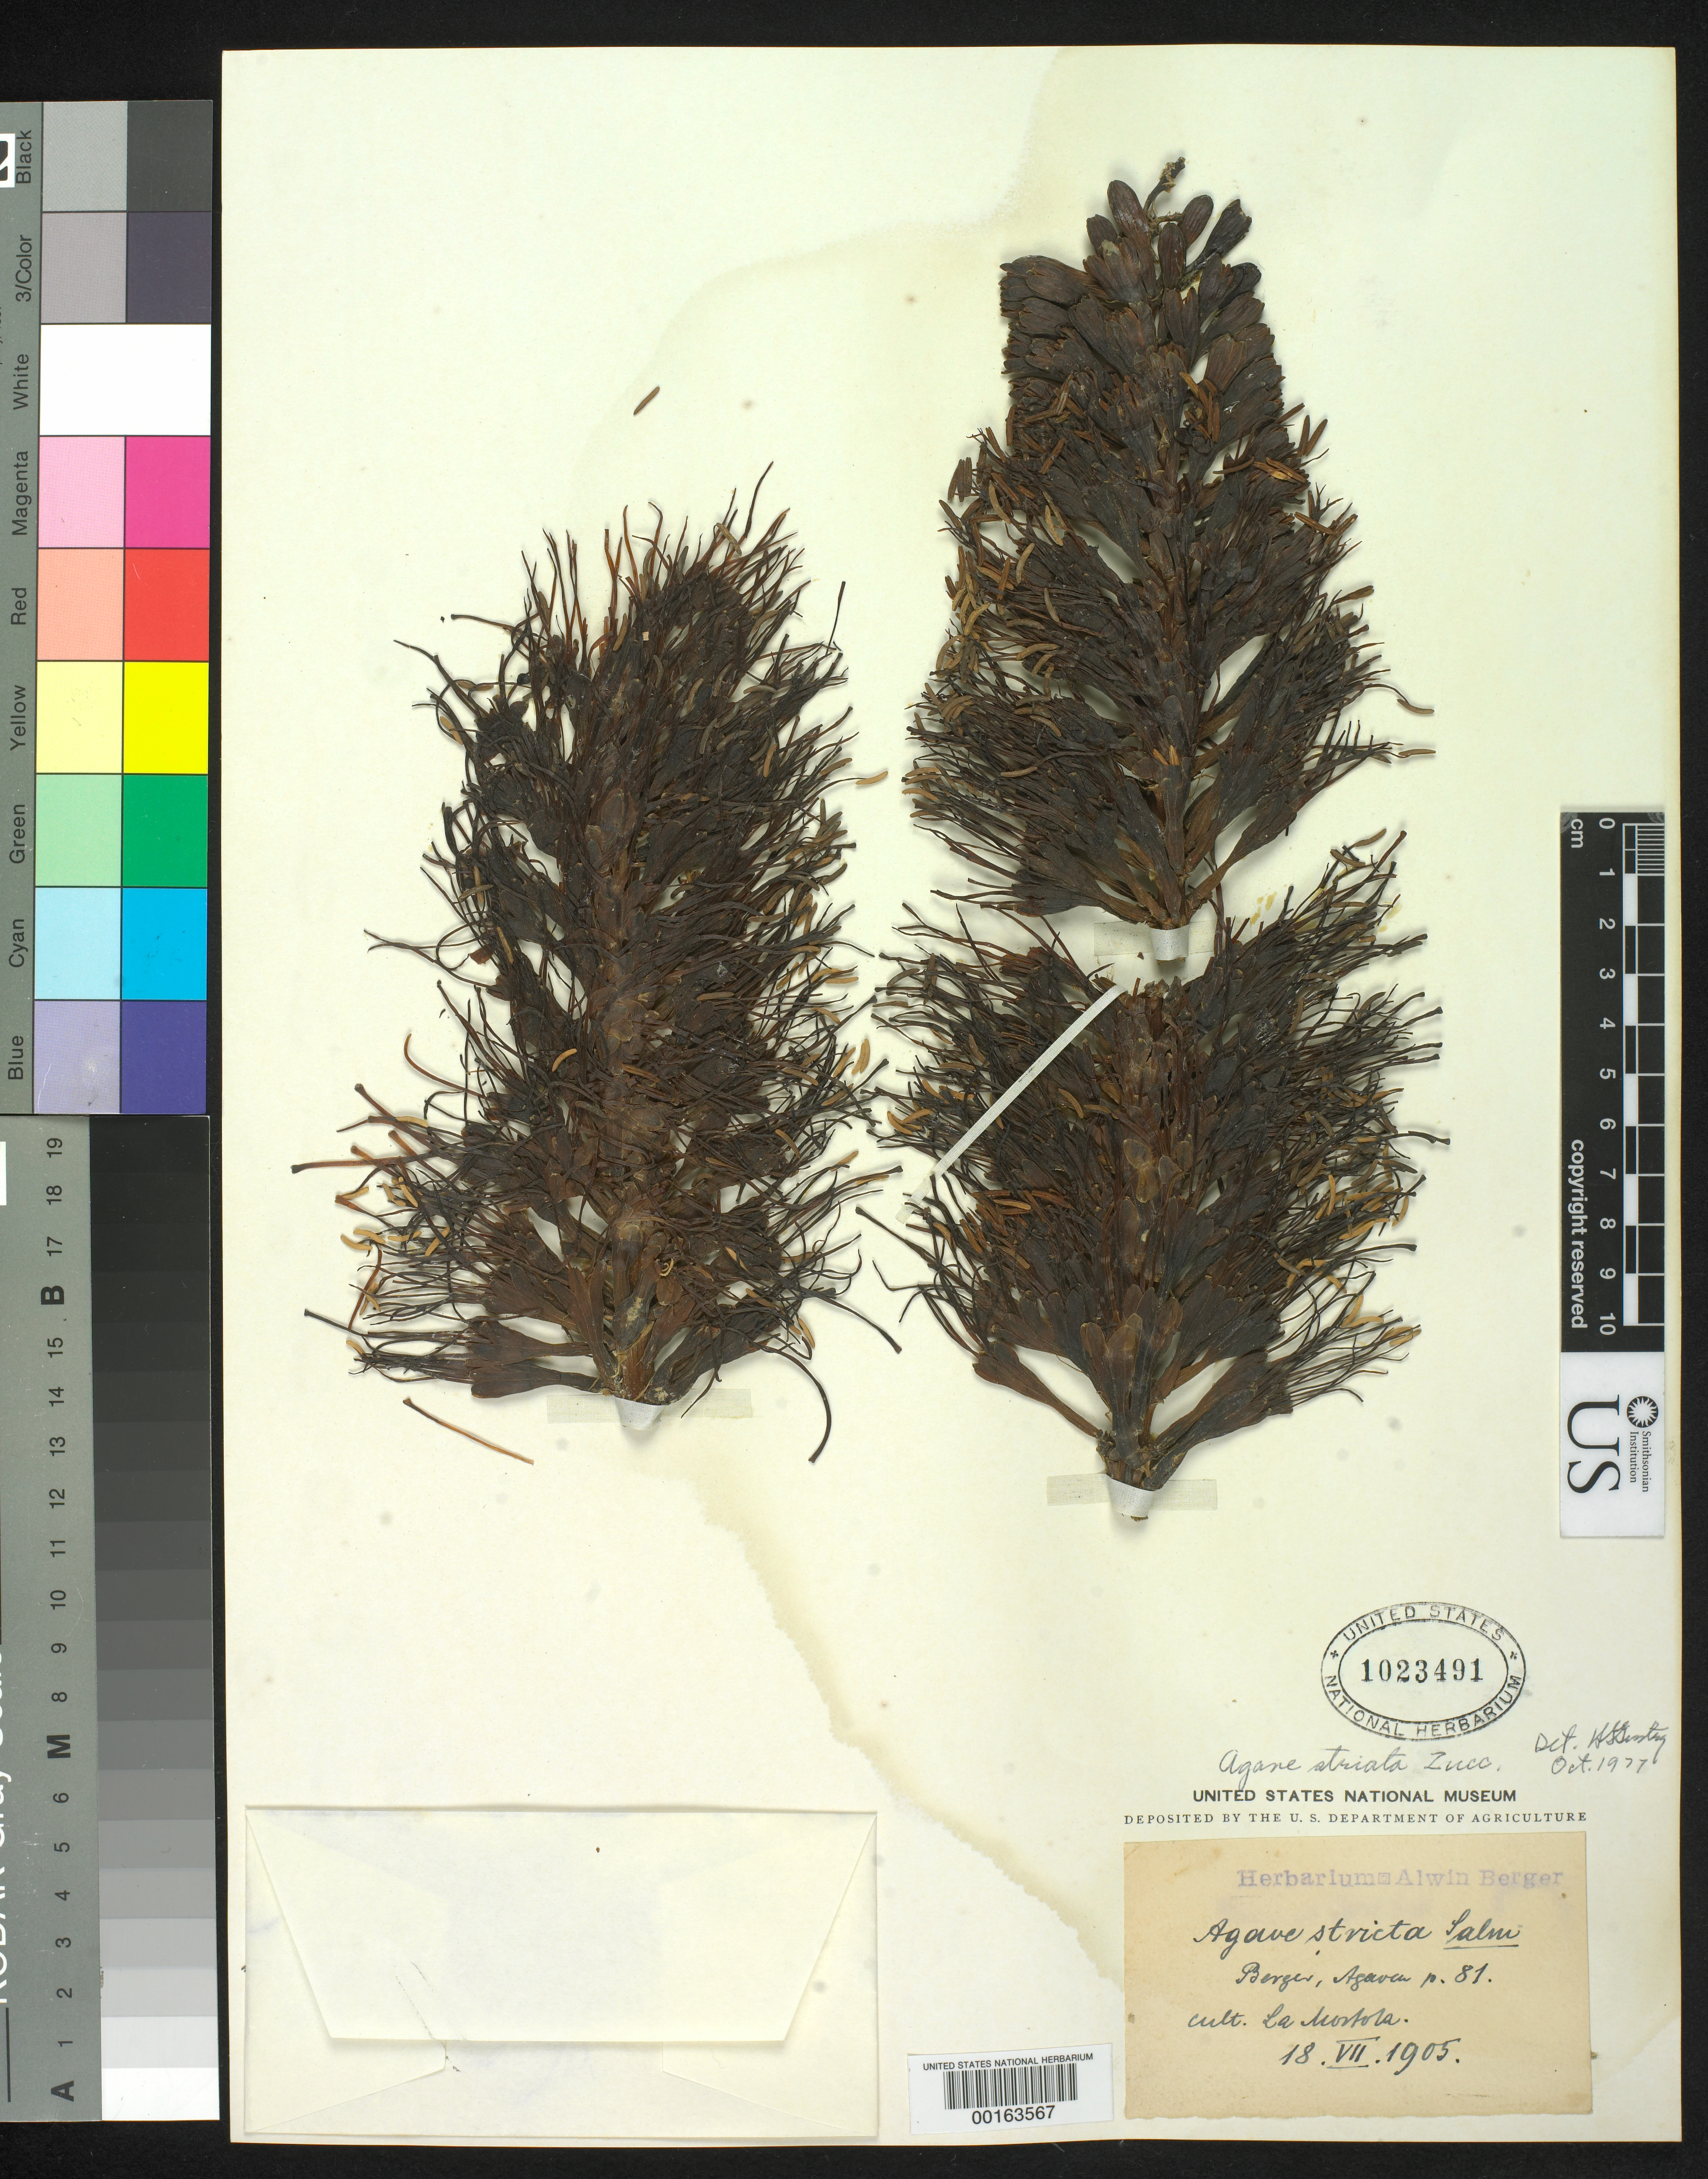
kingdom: Plantae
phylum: Tracheophyta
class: Liliopsida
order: Asparagales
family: Asparagaceae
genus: Agave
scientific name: Agave striata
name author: Zucc.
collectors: ex herb. A. Berger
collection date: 1909-06-02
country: Mexico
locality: Cultivated at La Mortola, Italy.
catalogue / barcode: US 1023491